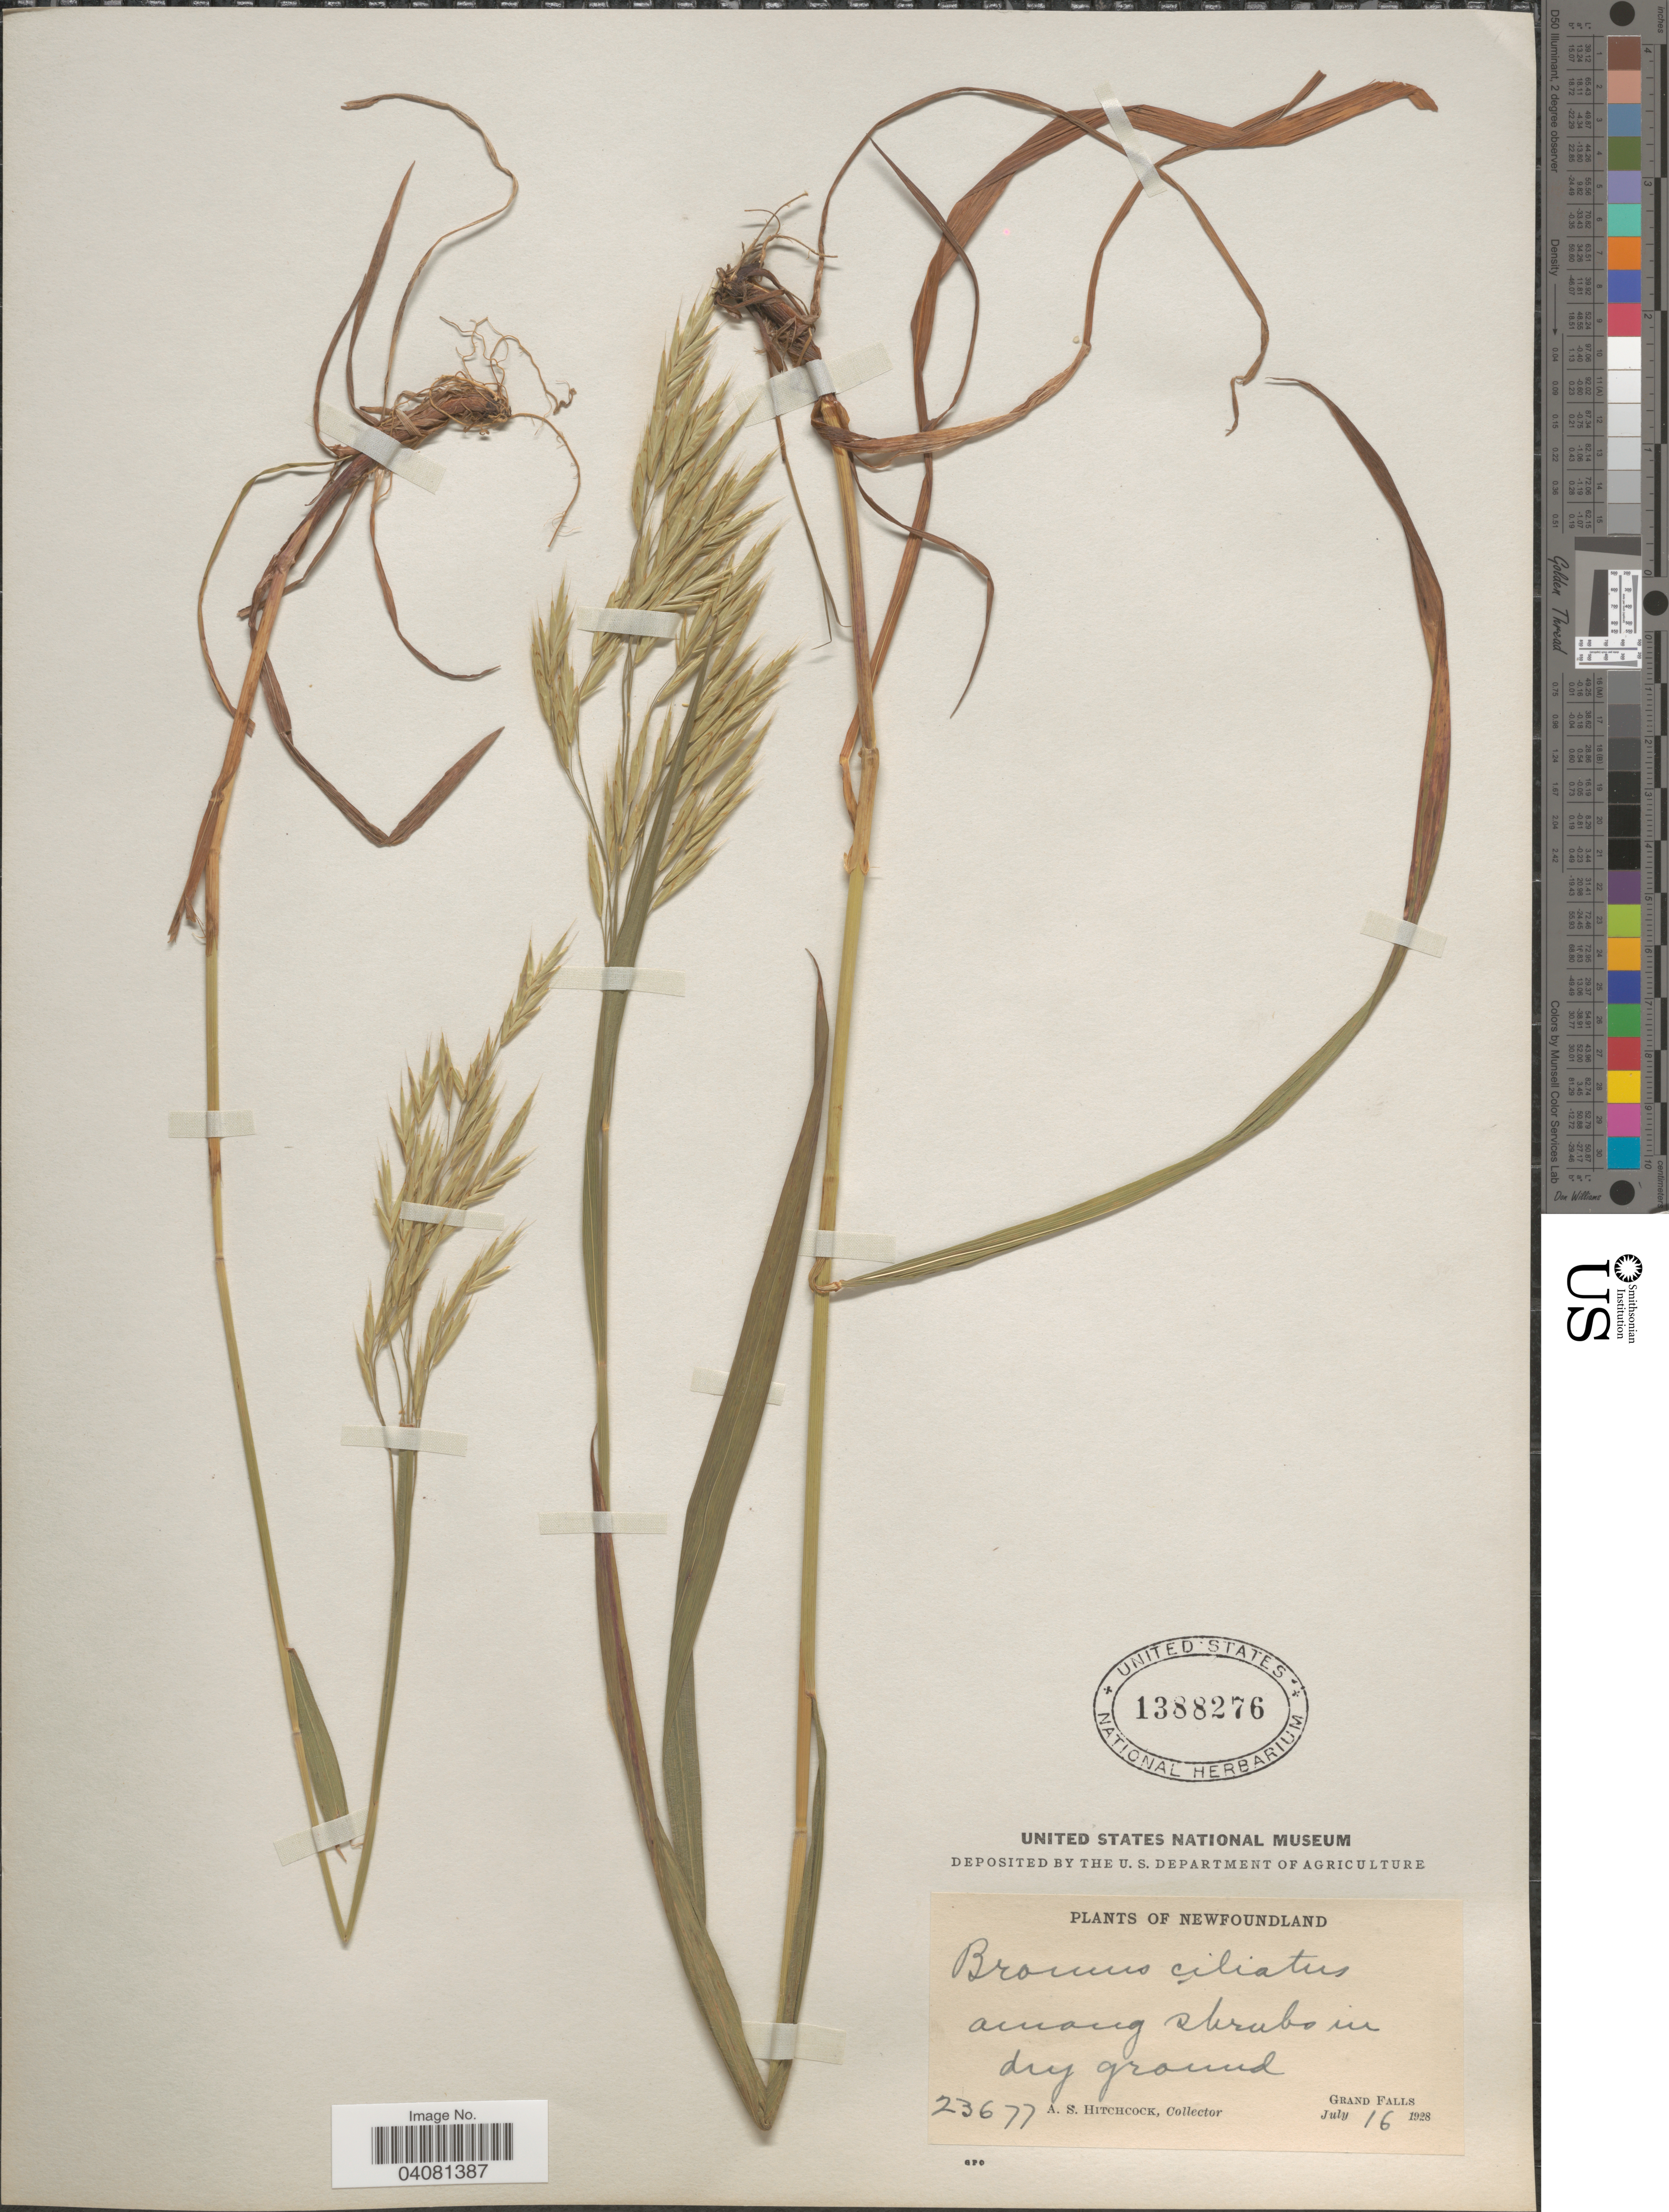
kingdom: Plantae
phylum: Tracheophyta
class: Liliopsida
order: Poales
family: Poaceae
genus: Bromus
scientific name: Bromus ciliatus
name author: L.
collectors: A. S. Hitchcock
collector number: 23677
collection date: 1928-07-16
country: Canada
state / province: Newfoundland and Labrador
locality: Among shrubs in dry ground, Grand Falls.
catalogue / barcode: US 1388276